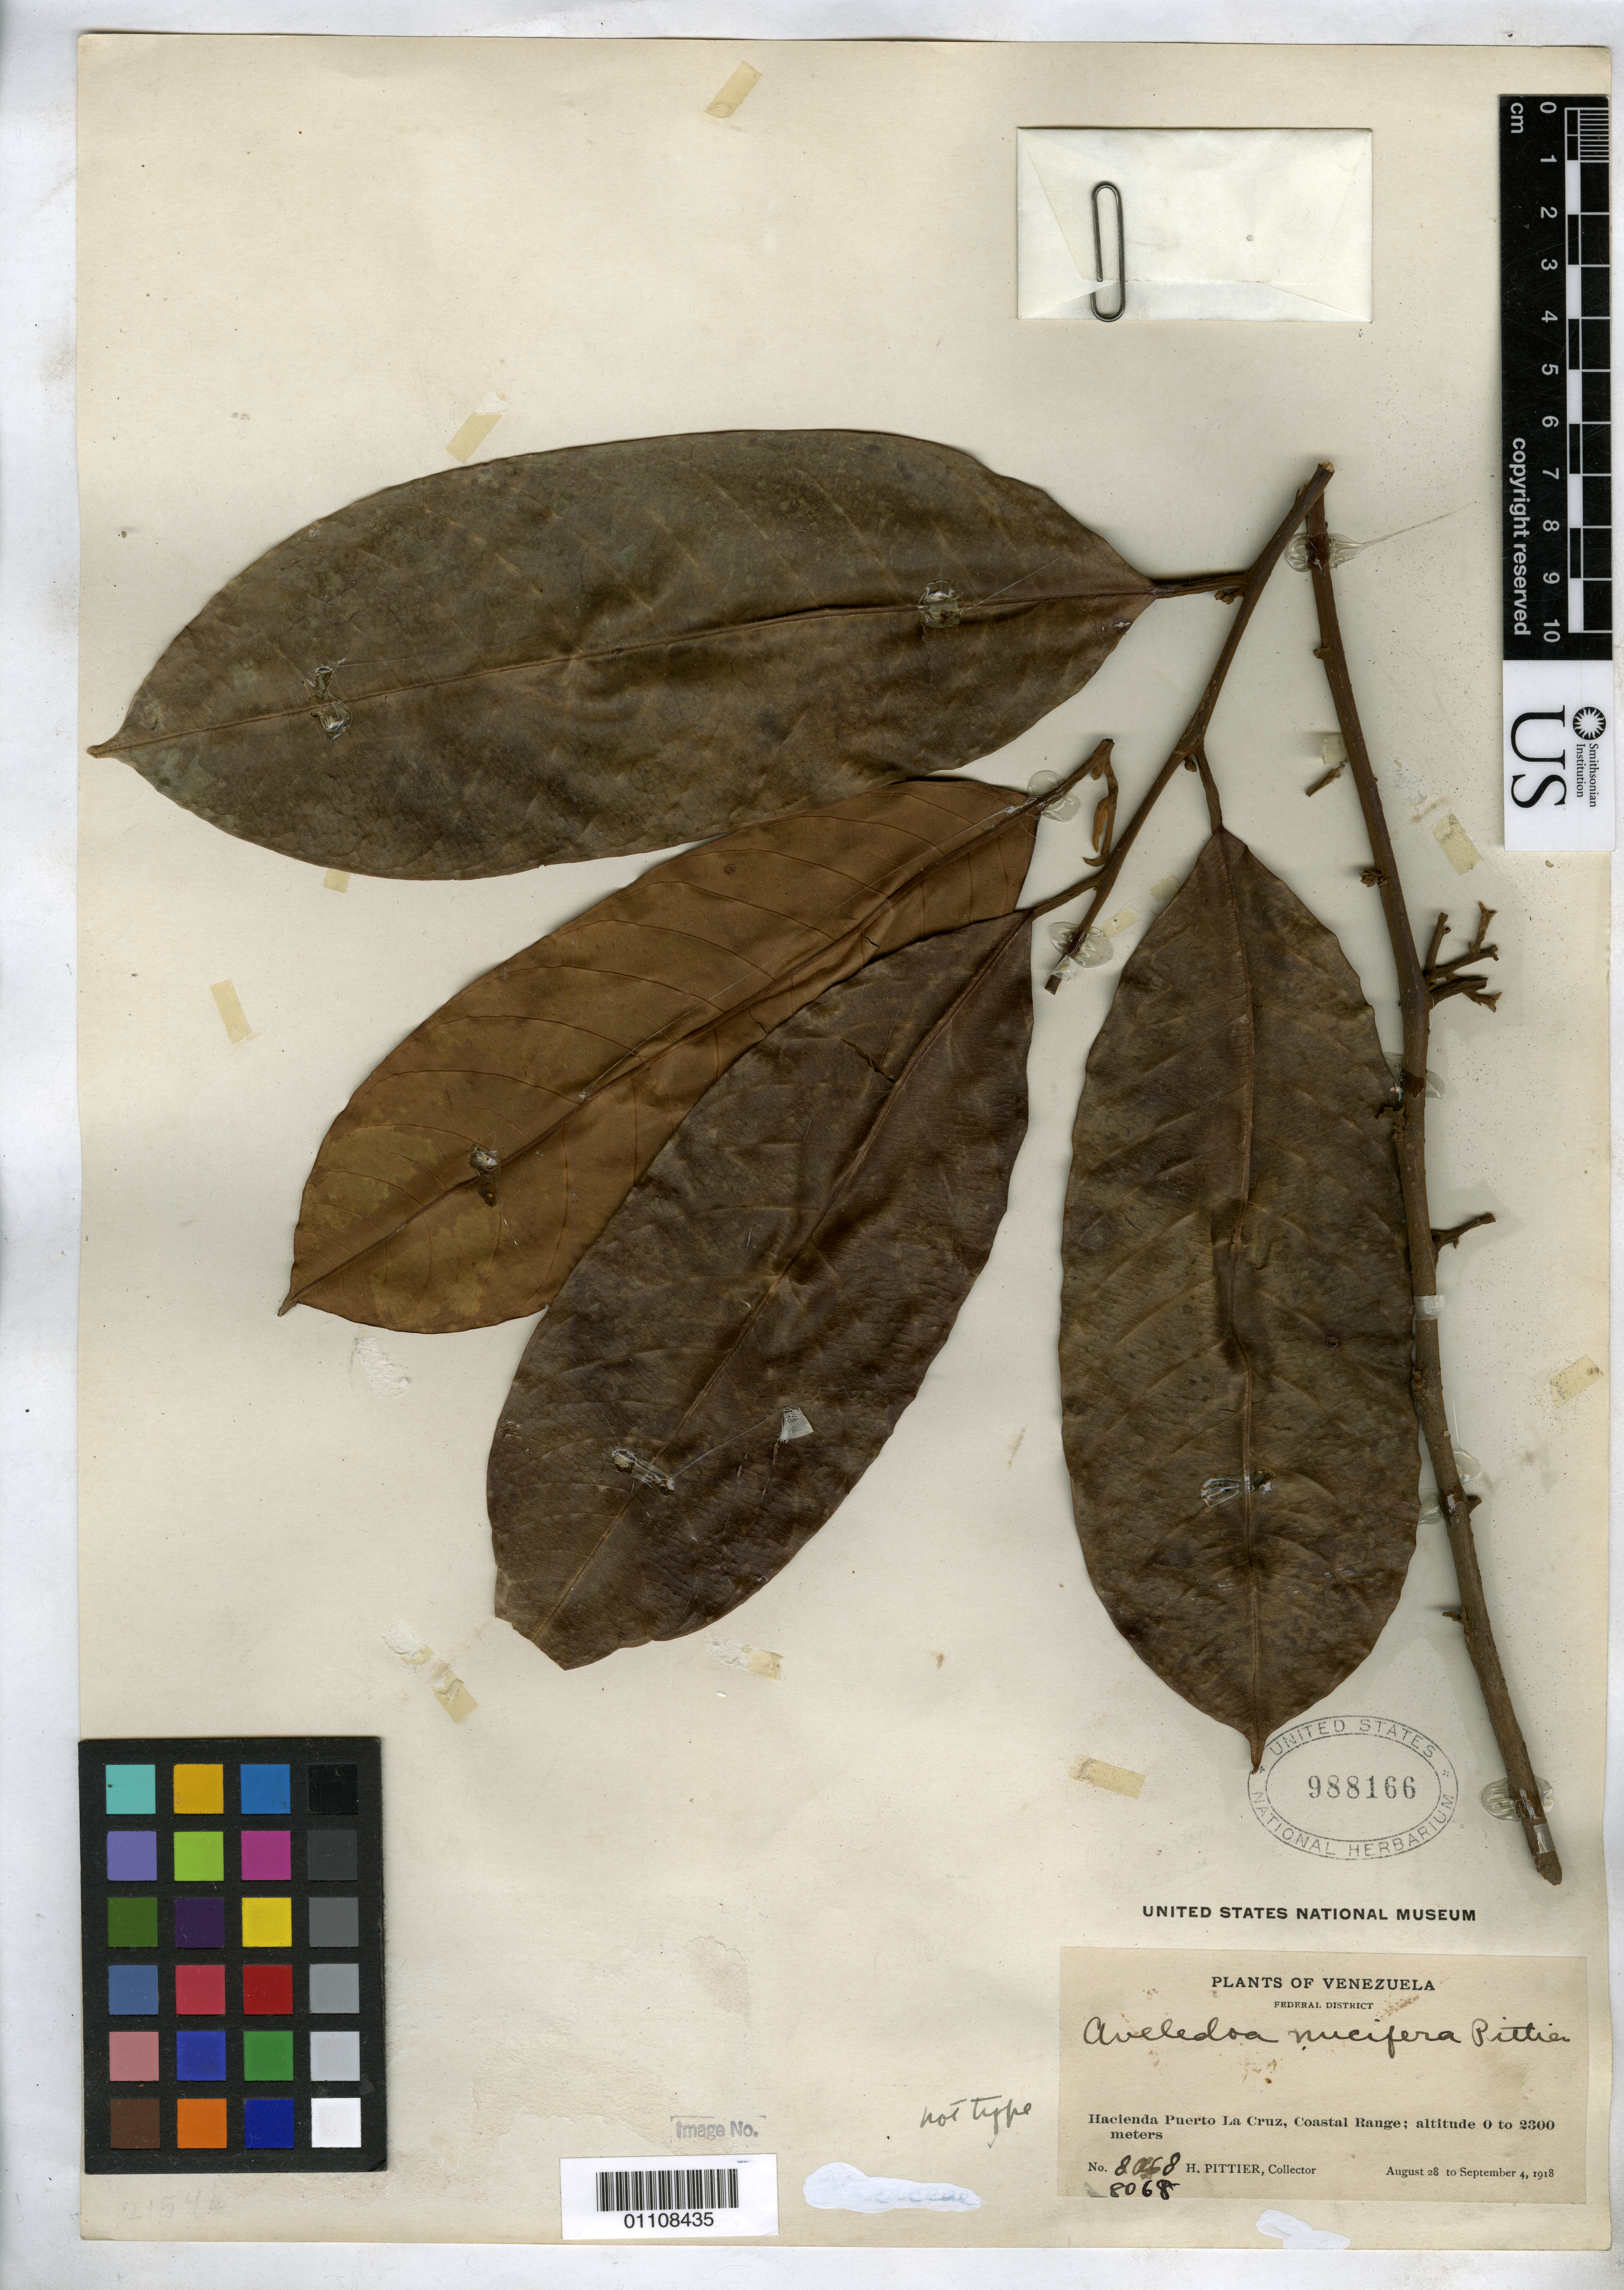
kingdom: Plantae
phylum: Tracheophyta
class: Magnoliopsida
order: Metteniusales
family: Metteniusaceae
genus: Aveledoa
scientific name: Aveledoa nucifera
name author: Pittier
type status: Type Collection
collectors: H. F. Pittier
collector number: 8068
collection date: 1918-08-28/1918-09-04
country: Venezuela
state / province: Distrito Federal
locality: Hacienda Puerto La Cruz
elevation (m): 0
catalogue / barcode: US 988166